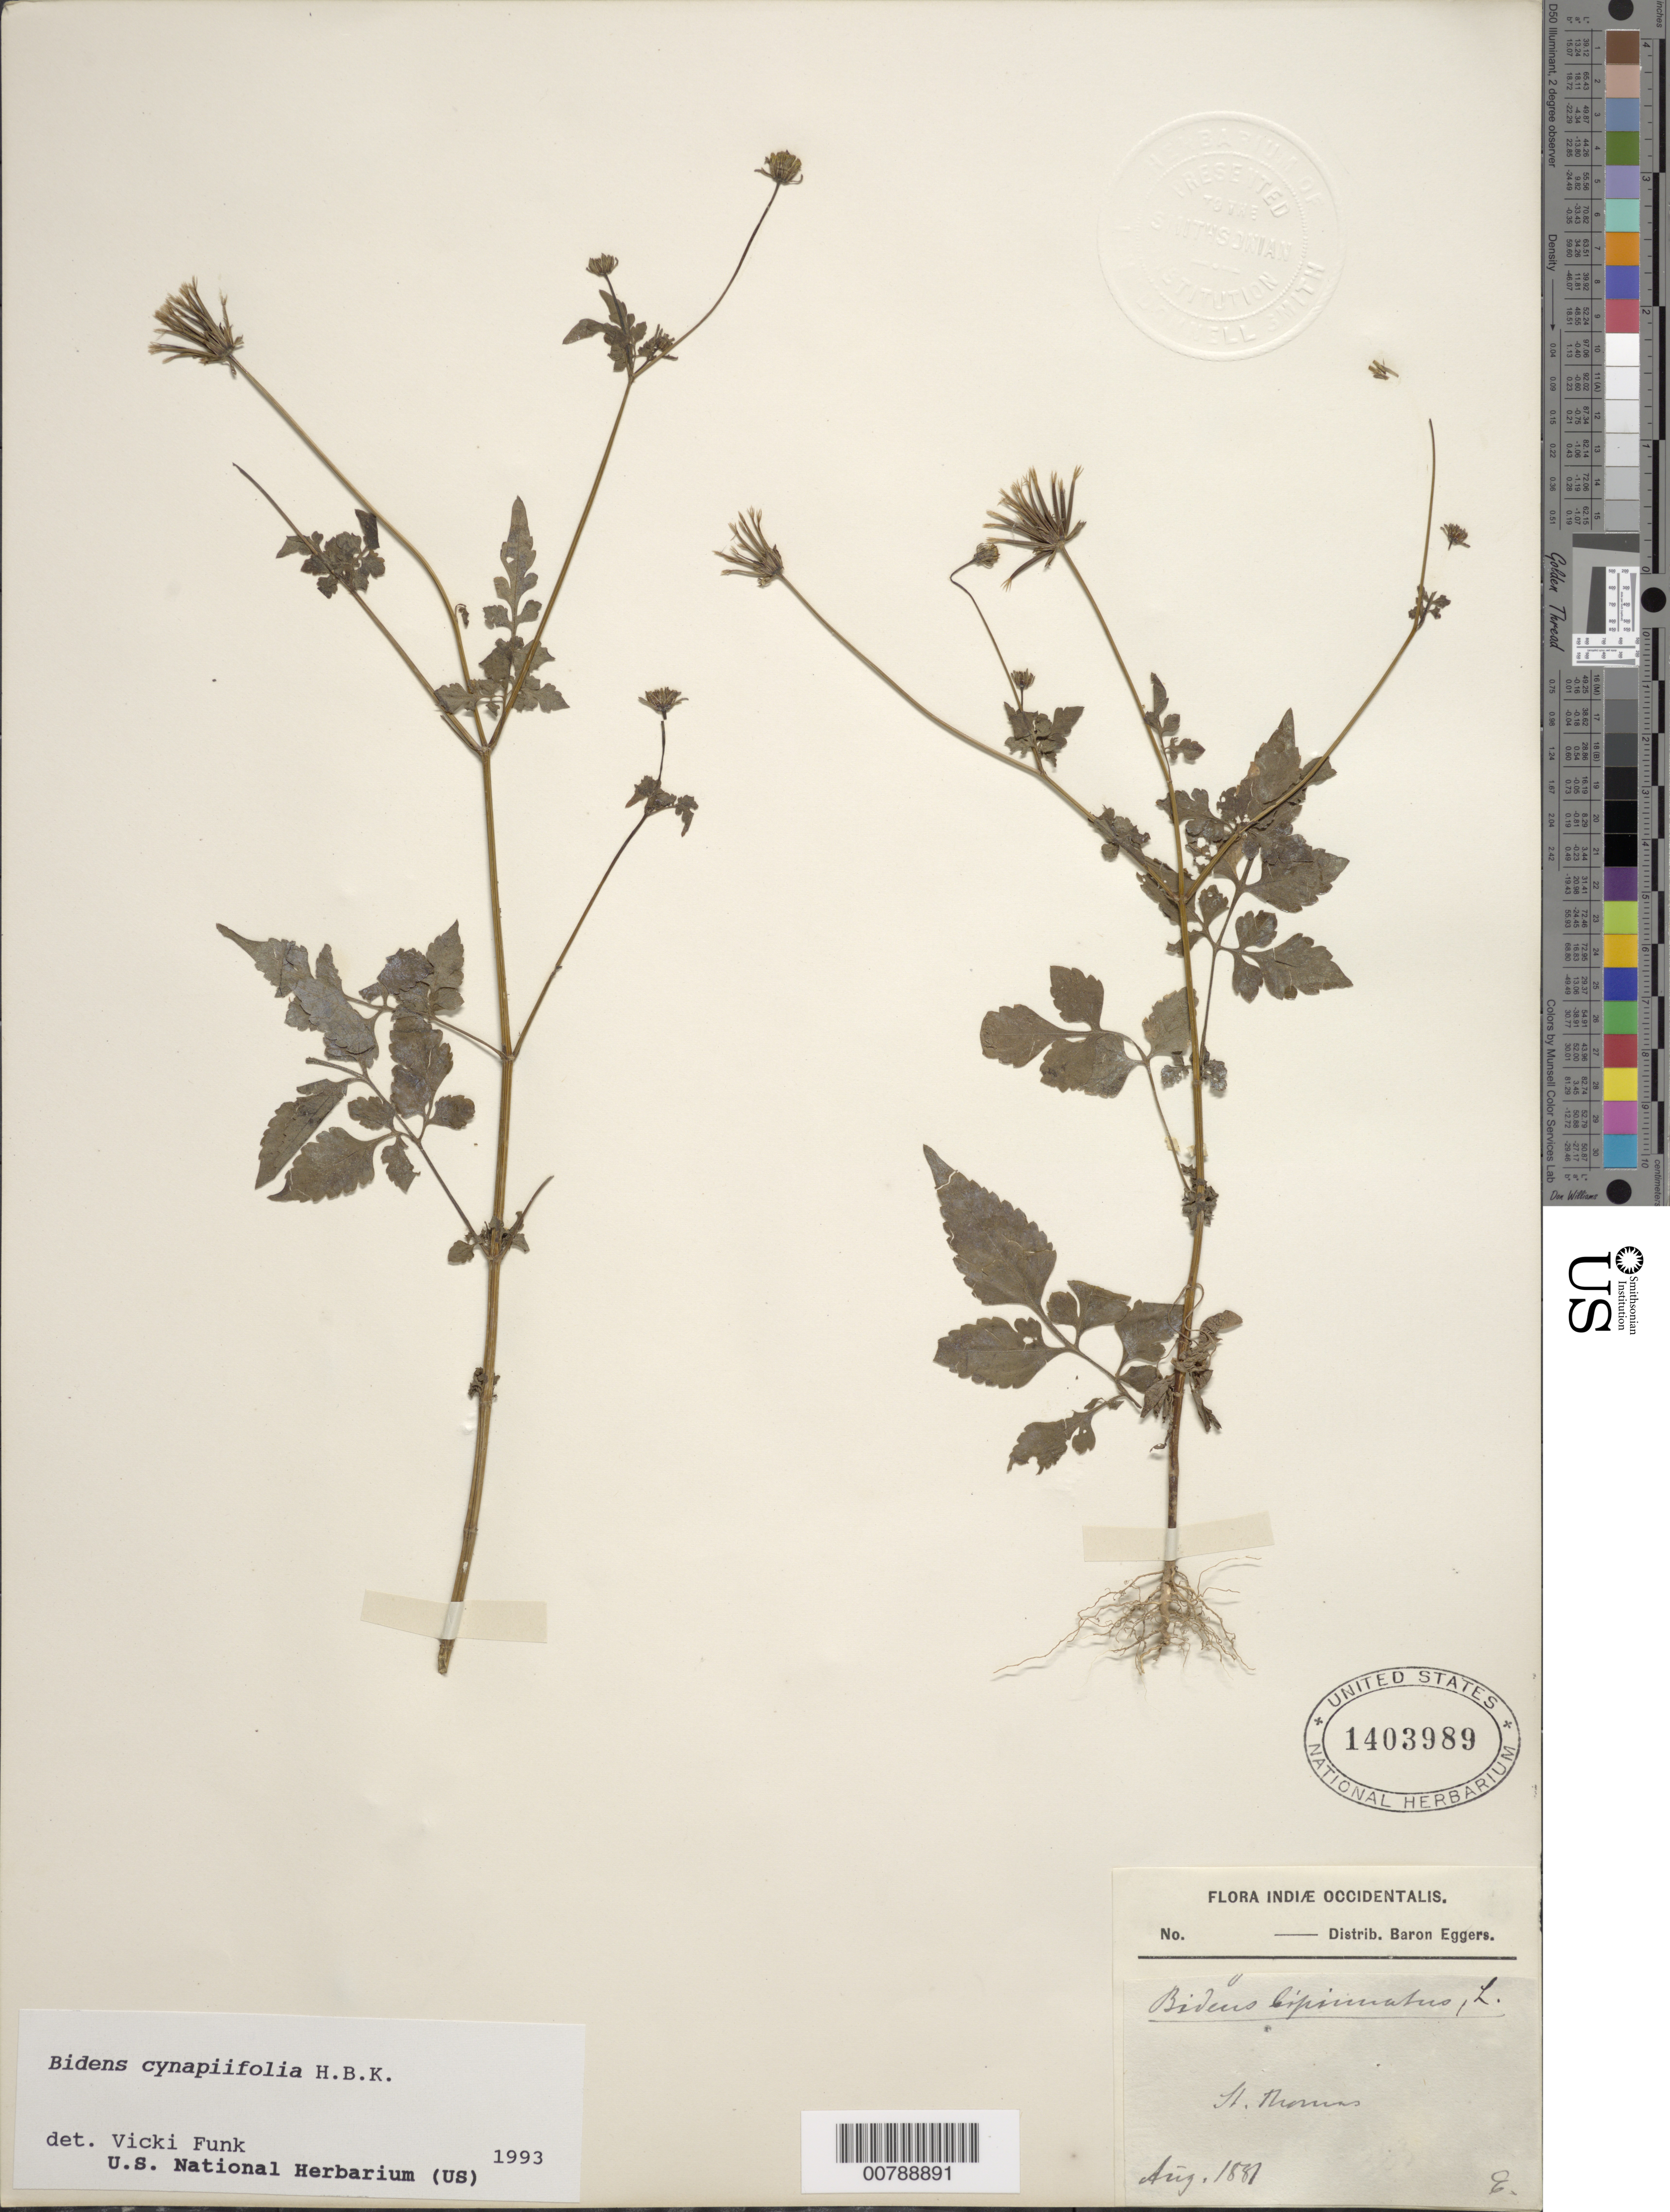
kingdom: Plantae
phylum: Tracheophyta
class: Magnoliopsida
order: Asterales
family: Asteraceae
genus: Bidens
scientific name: Bidens cynapiifolia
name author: Kunth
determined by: Funk, Vicki A., (BOT), Smithsonian Institution - National Museum of Natural History (UNITED STATES)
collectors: H. F. A. von Eggers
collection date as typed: Aug 1881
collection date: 1881-08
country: U.S. Virgin Islands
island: St. Thomas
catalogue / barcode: US 1403989